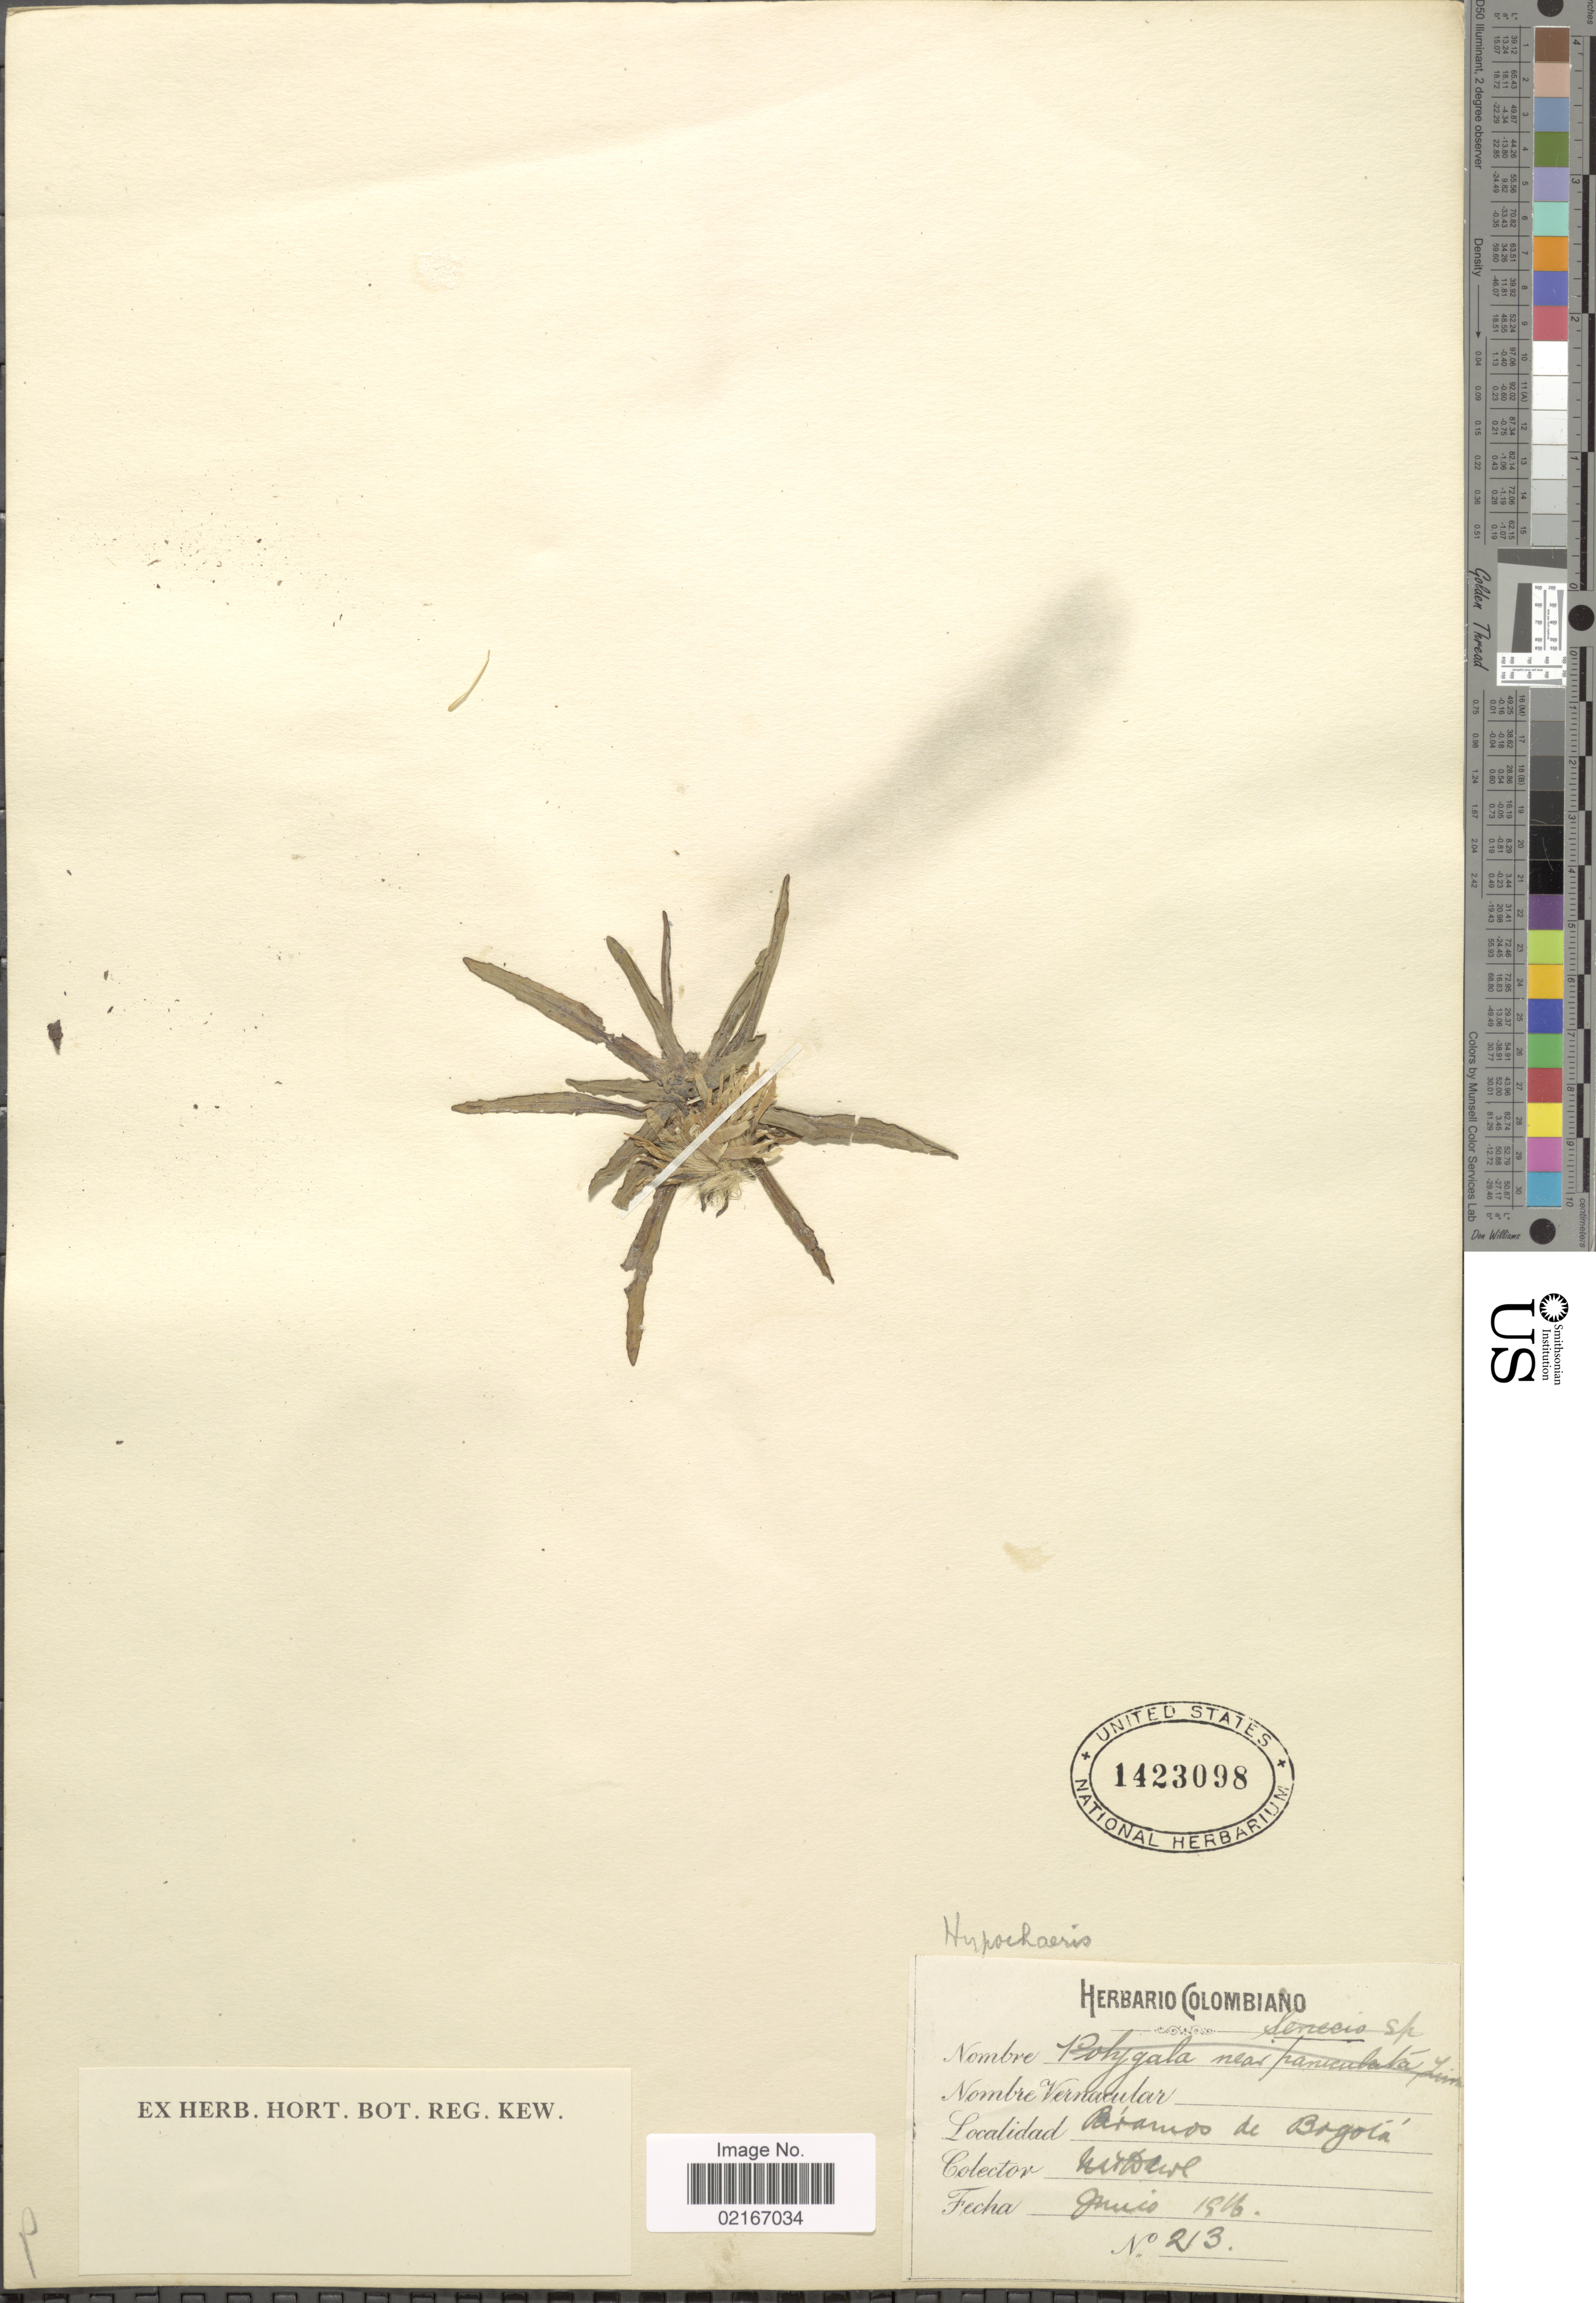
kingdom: Plantae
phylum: Tracheophyta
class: Magnoliopsida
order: Asterales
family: Asteraceae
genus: Hypochaeris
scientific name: Hypochaeris sp.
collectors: M. T. Dawe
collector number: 213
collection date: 1916-06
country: Colombia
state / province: Bogota D.C.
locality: Paramo de Bogota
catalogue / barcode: US 1423098